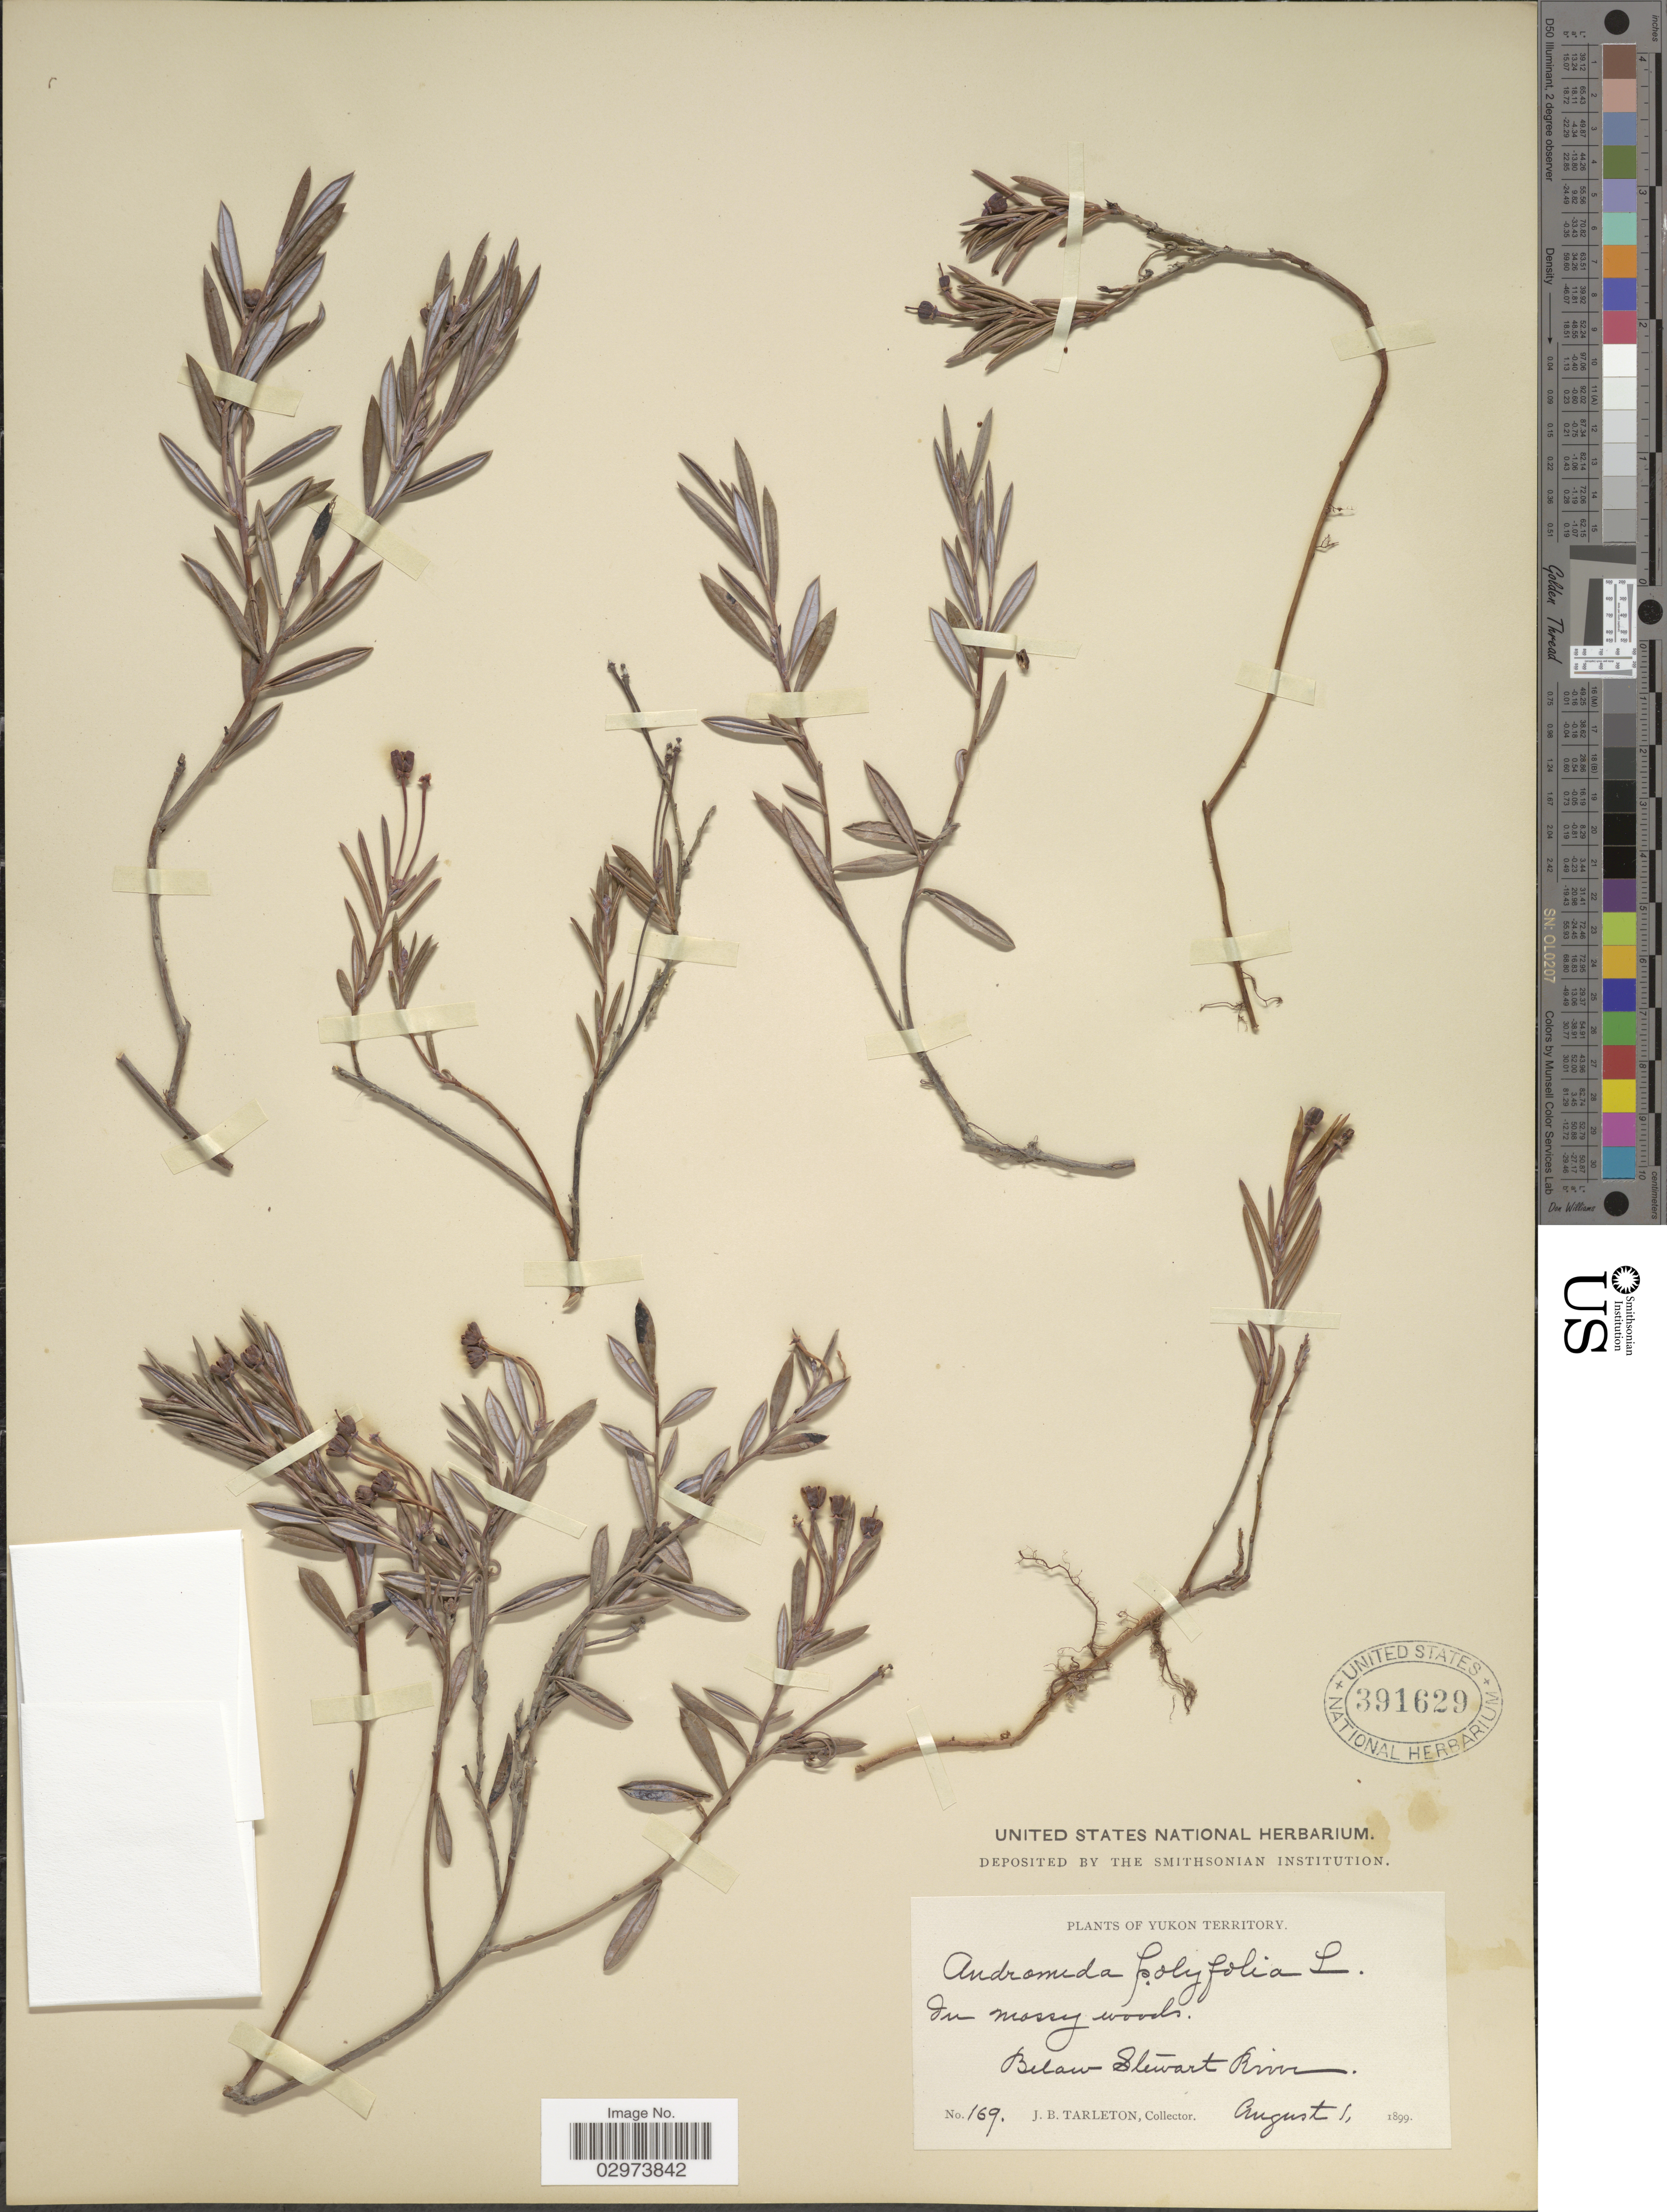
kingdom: Plantae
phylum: Tracheophyta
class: Magnoliopsida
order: Ericales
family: Ericaceae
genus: Andromeda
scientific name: Andromeda polifolia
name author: L.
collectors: J. Tarleton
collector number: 169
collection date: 1899-08-01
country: Canada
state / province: Yukon Territory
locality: Below Stewart River.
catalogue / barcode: US 391629